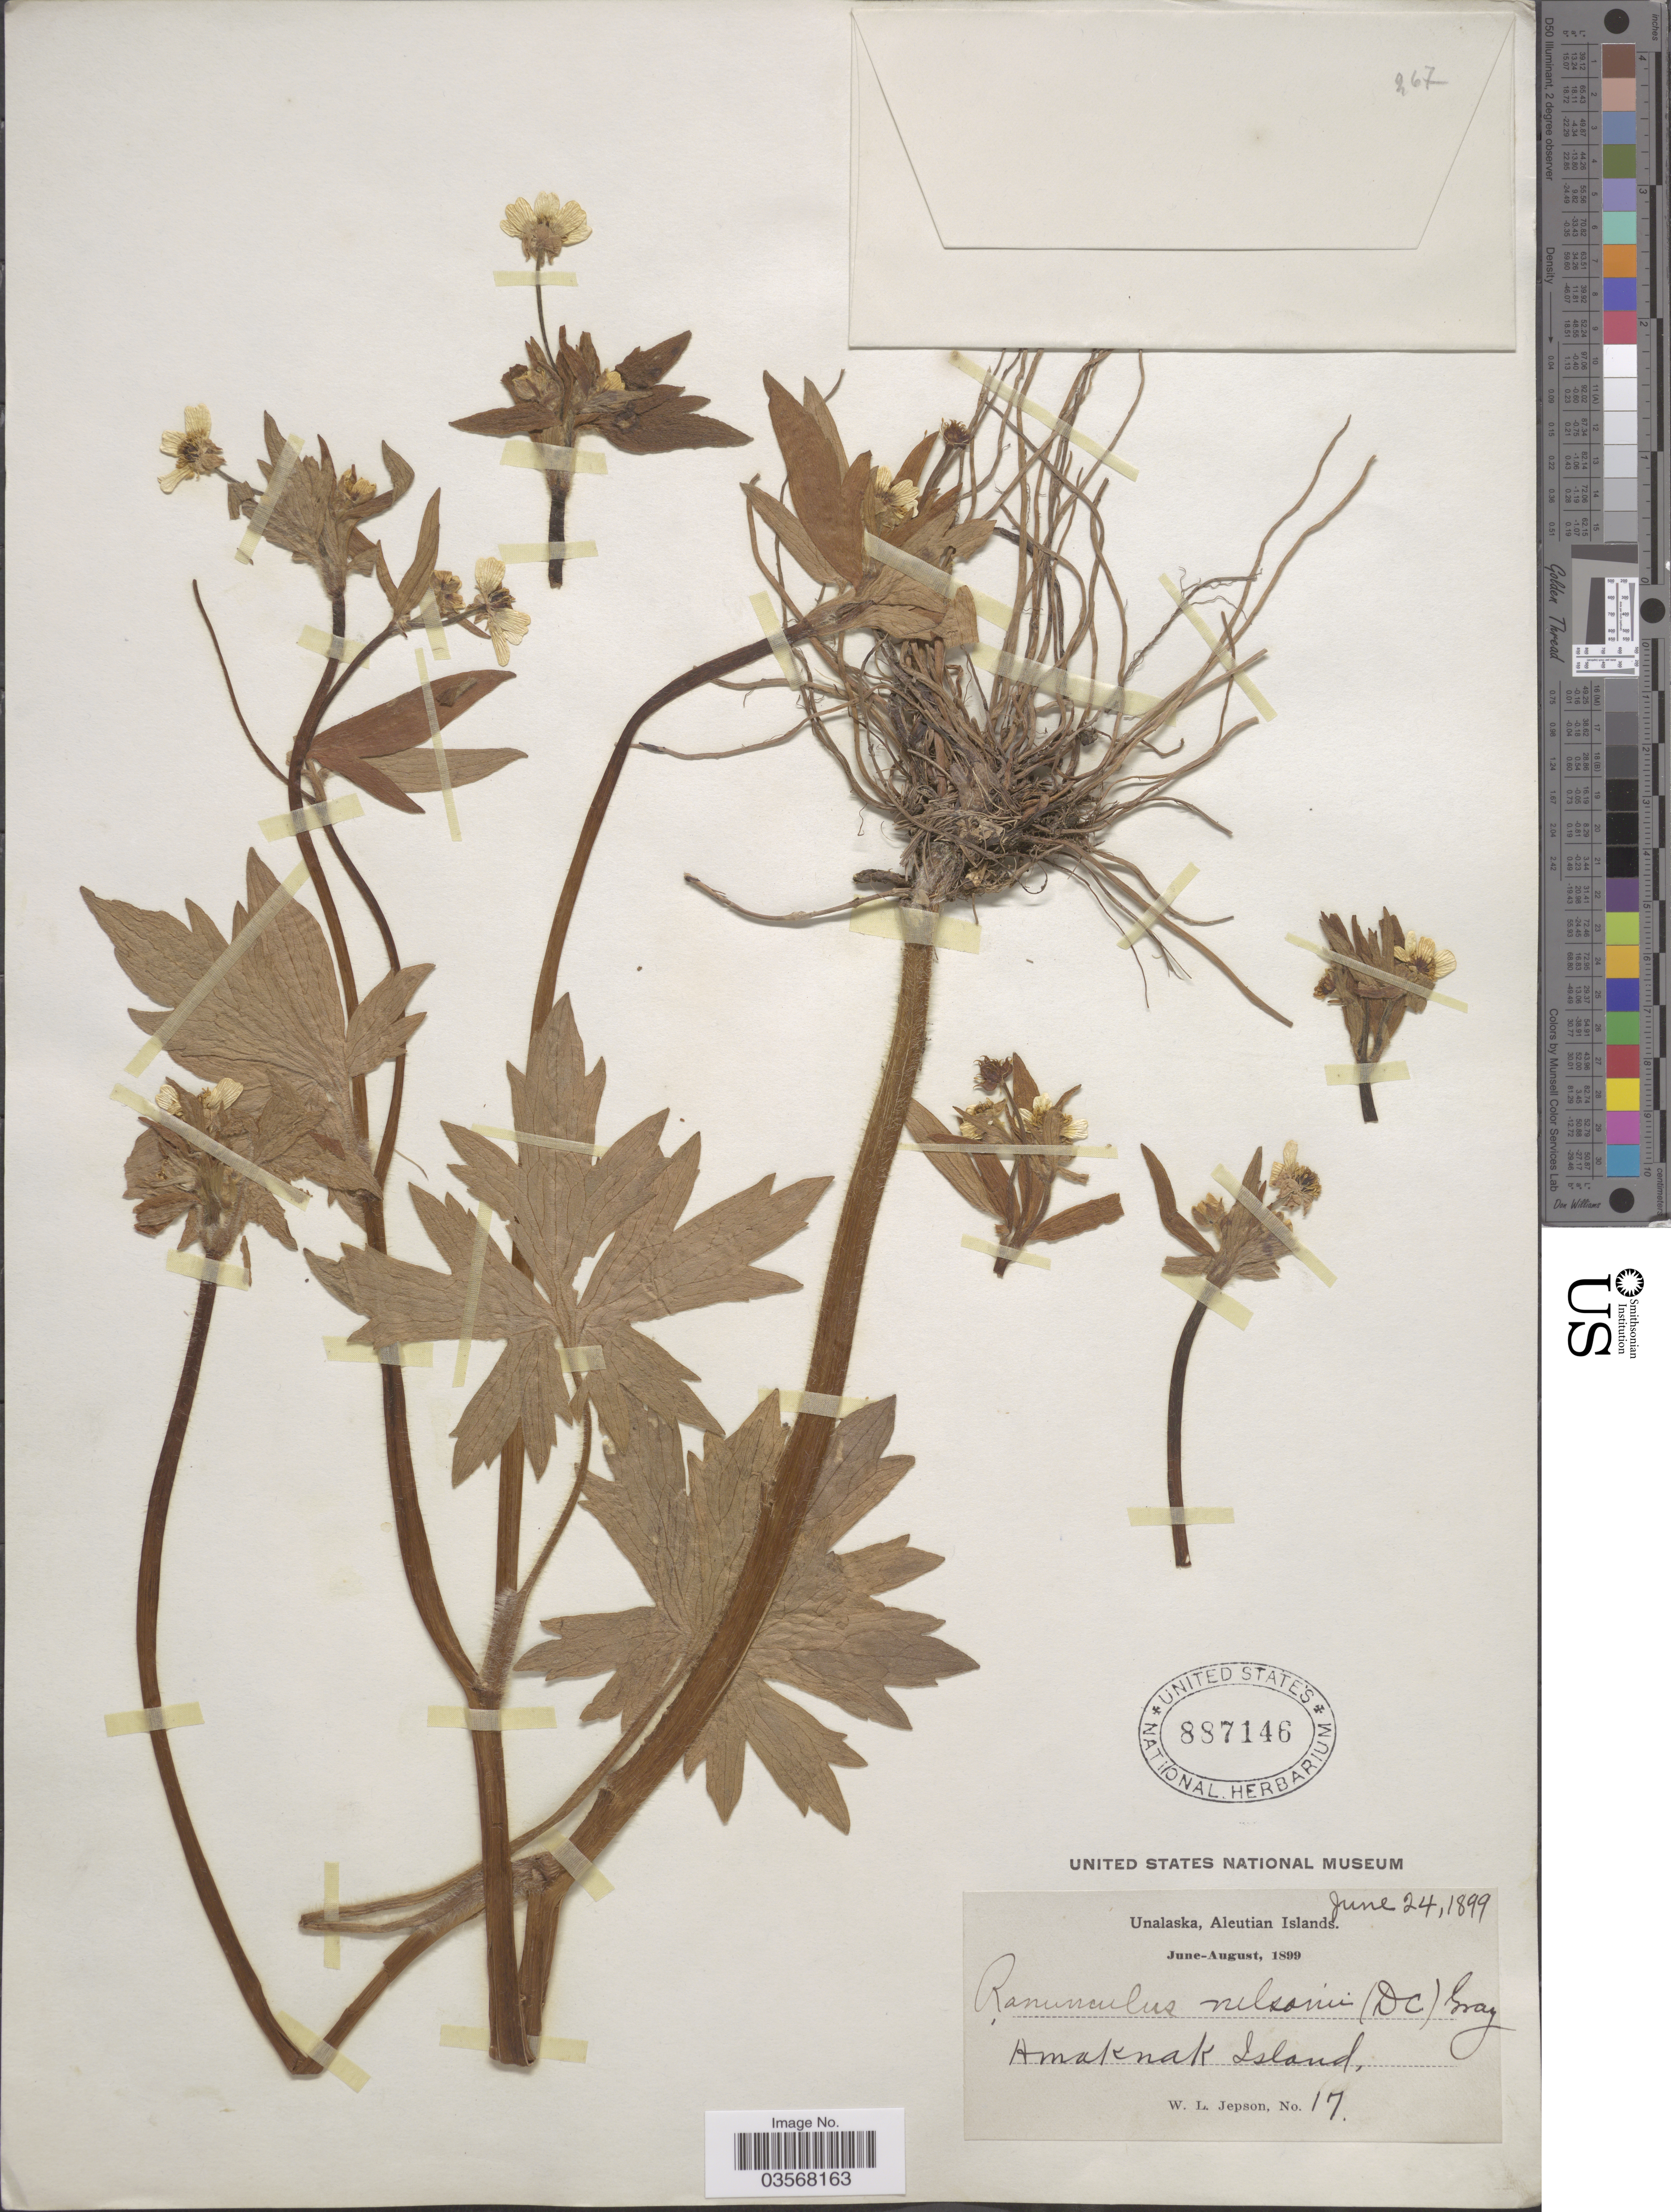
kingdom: Plantae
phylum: Tracheophyta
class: Magnoliopsida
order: Ranunculales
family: Ranunculaceae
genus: Ranunculus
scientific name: Ranunculus occidentalis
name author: Nutt.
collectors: W. L. Jepson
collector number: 17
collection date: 1899-06-24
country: United States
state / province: Alaska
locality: Unalaska, Aleutian Islands. Amaknak Island.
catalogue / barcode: US 887146